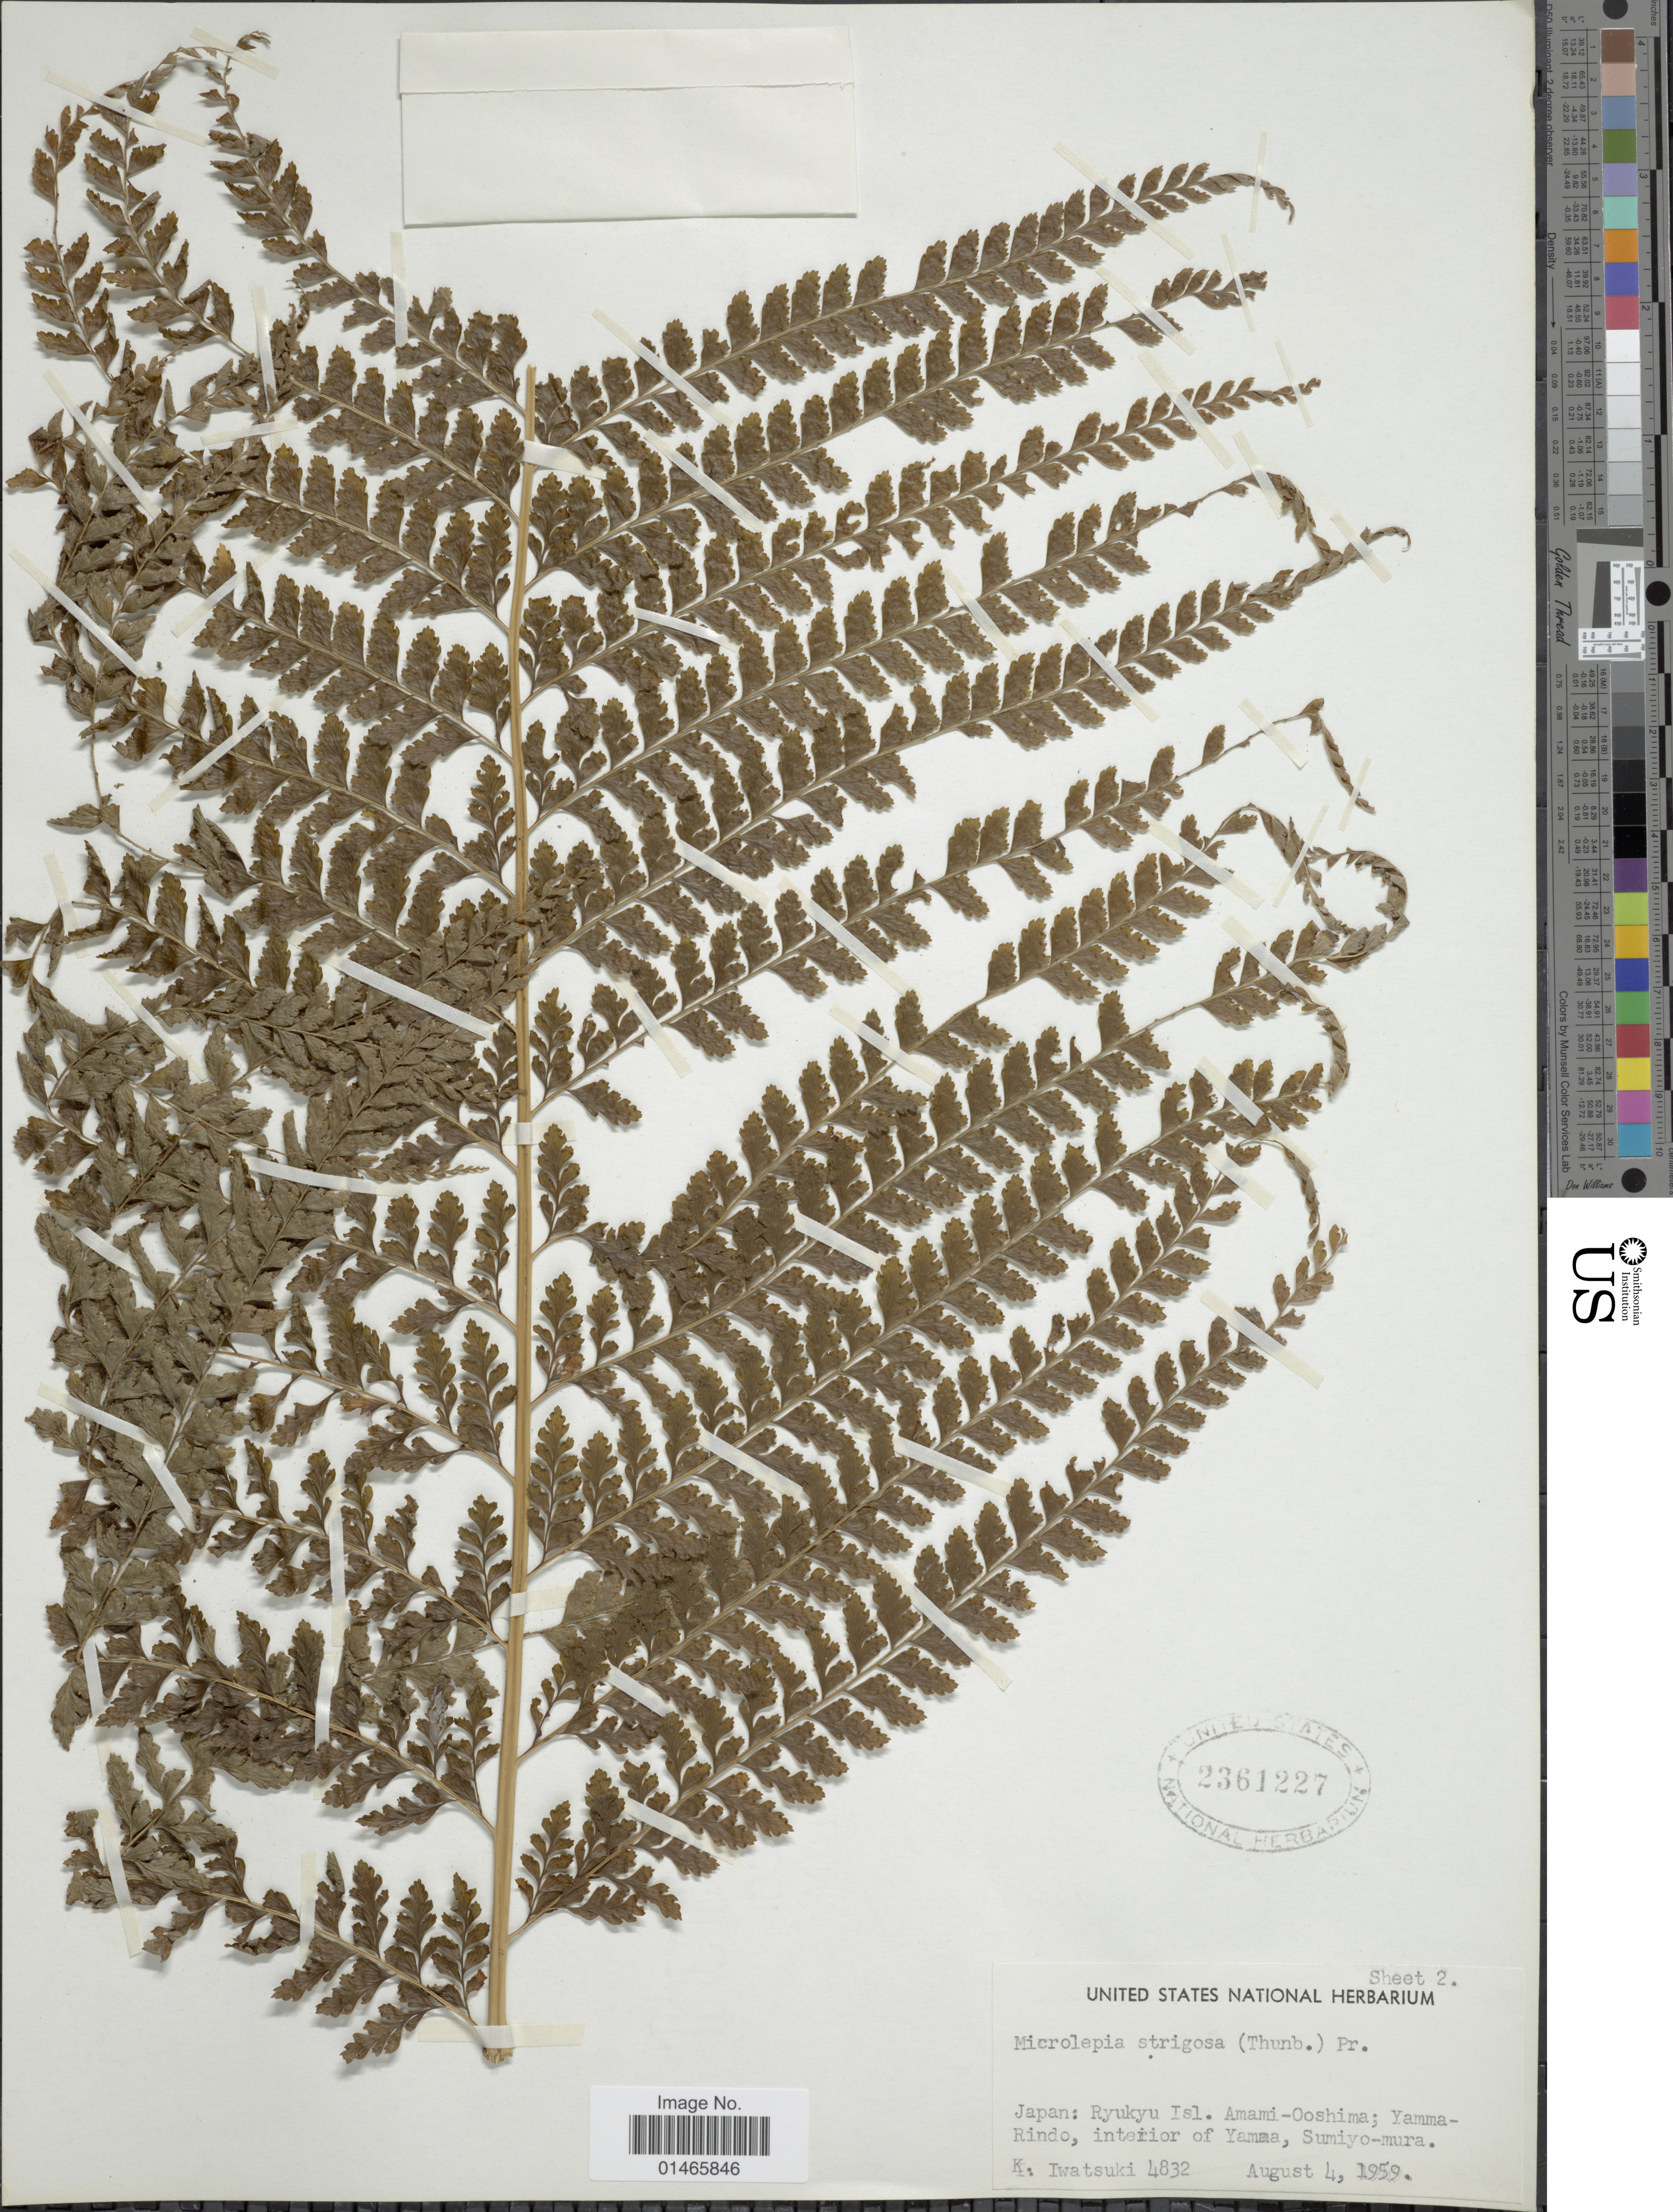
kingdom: Plantae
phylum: Tracheophyta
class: Polypodiopsida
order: Polypodiales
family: Dennstaedtiaceae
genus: Microlepia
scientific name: Microlepia strigosa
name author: (Thunb.) J. Presl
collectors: K. Iwatsuki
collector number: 4832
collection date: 1959-08-04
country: Japan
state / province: Kagosima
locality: Ryukyu Isl., Amami-Ooshima, Yamma-Rhindp, interior of Yamma, Sumiyo-mura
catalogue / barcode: US 2361227